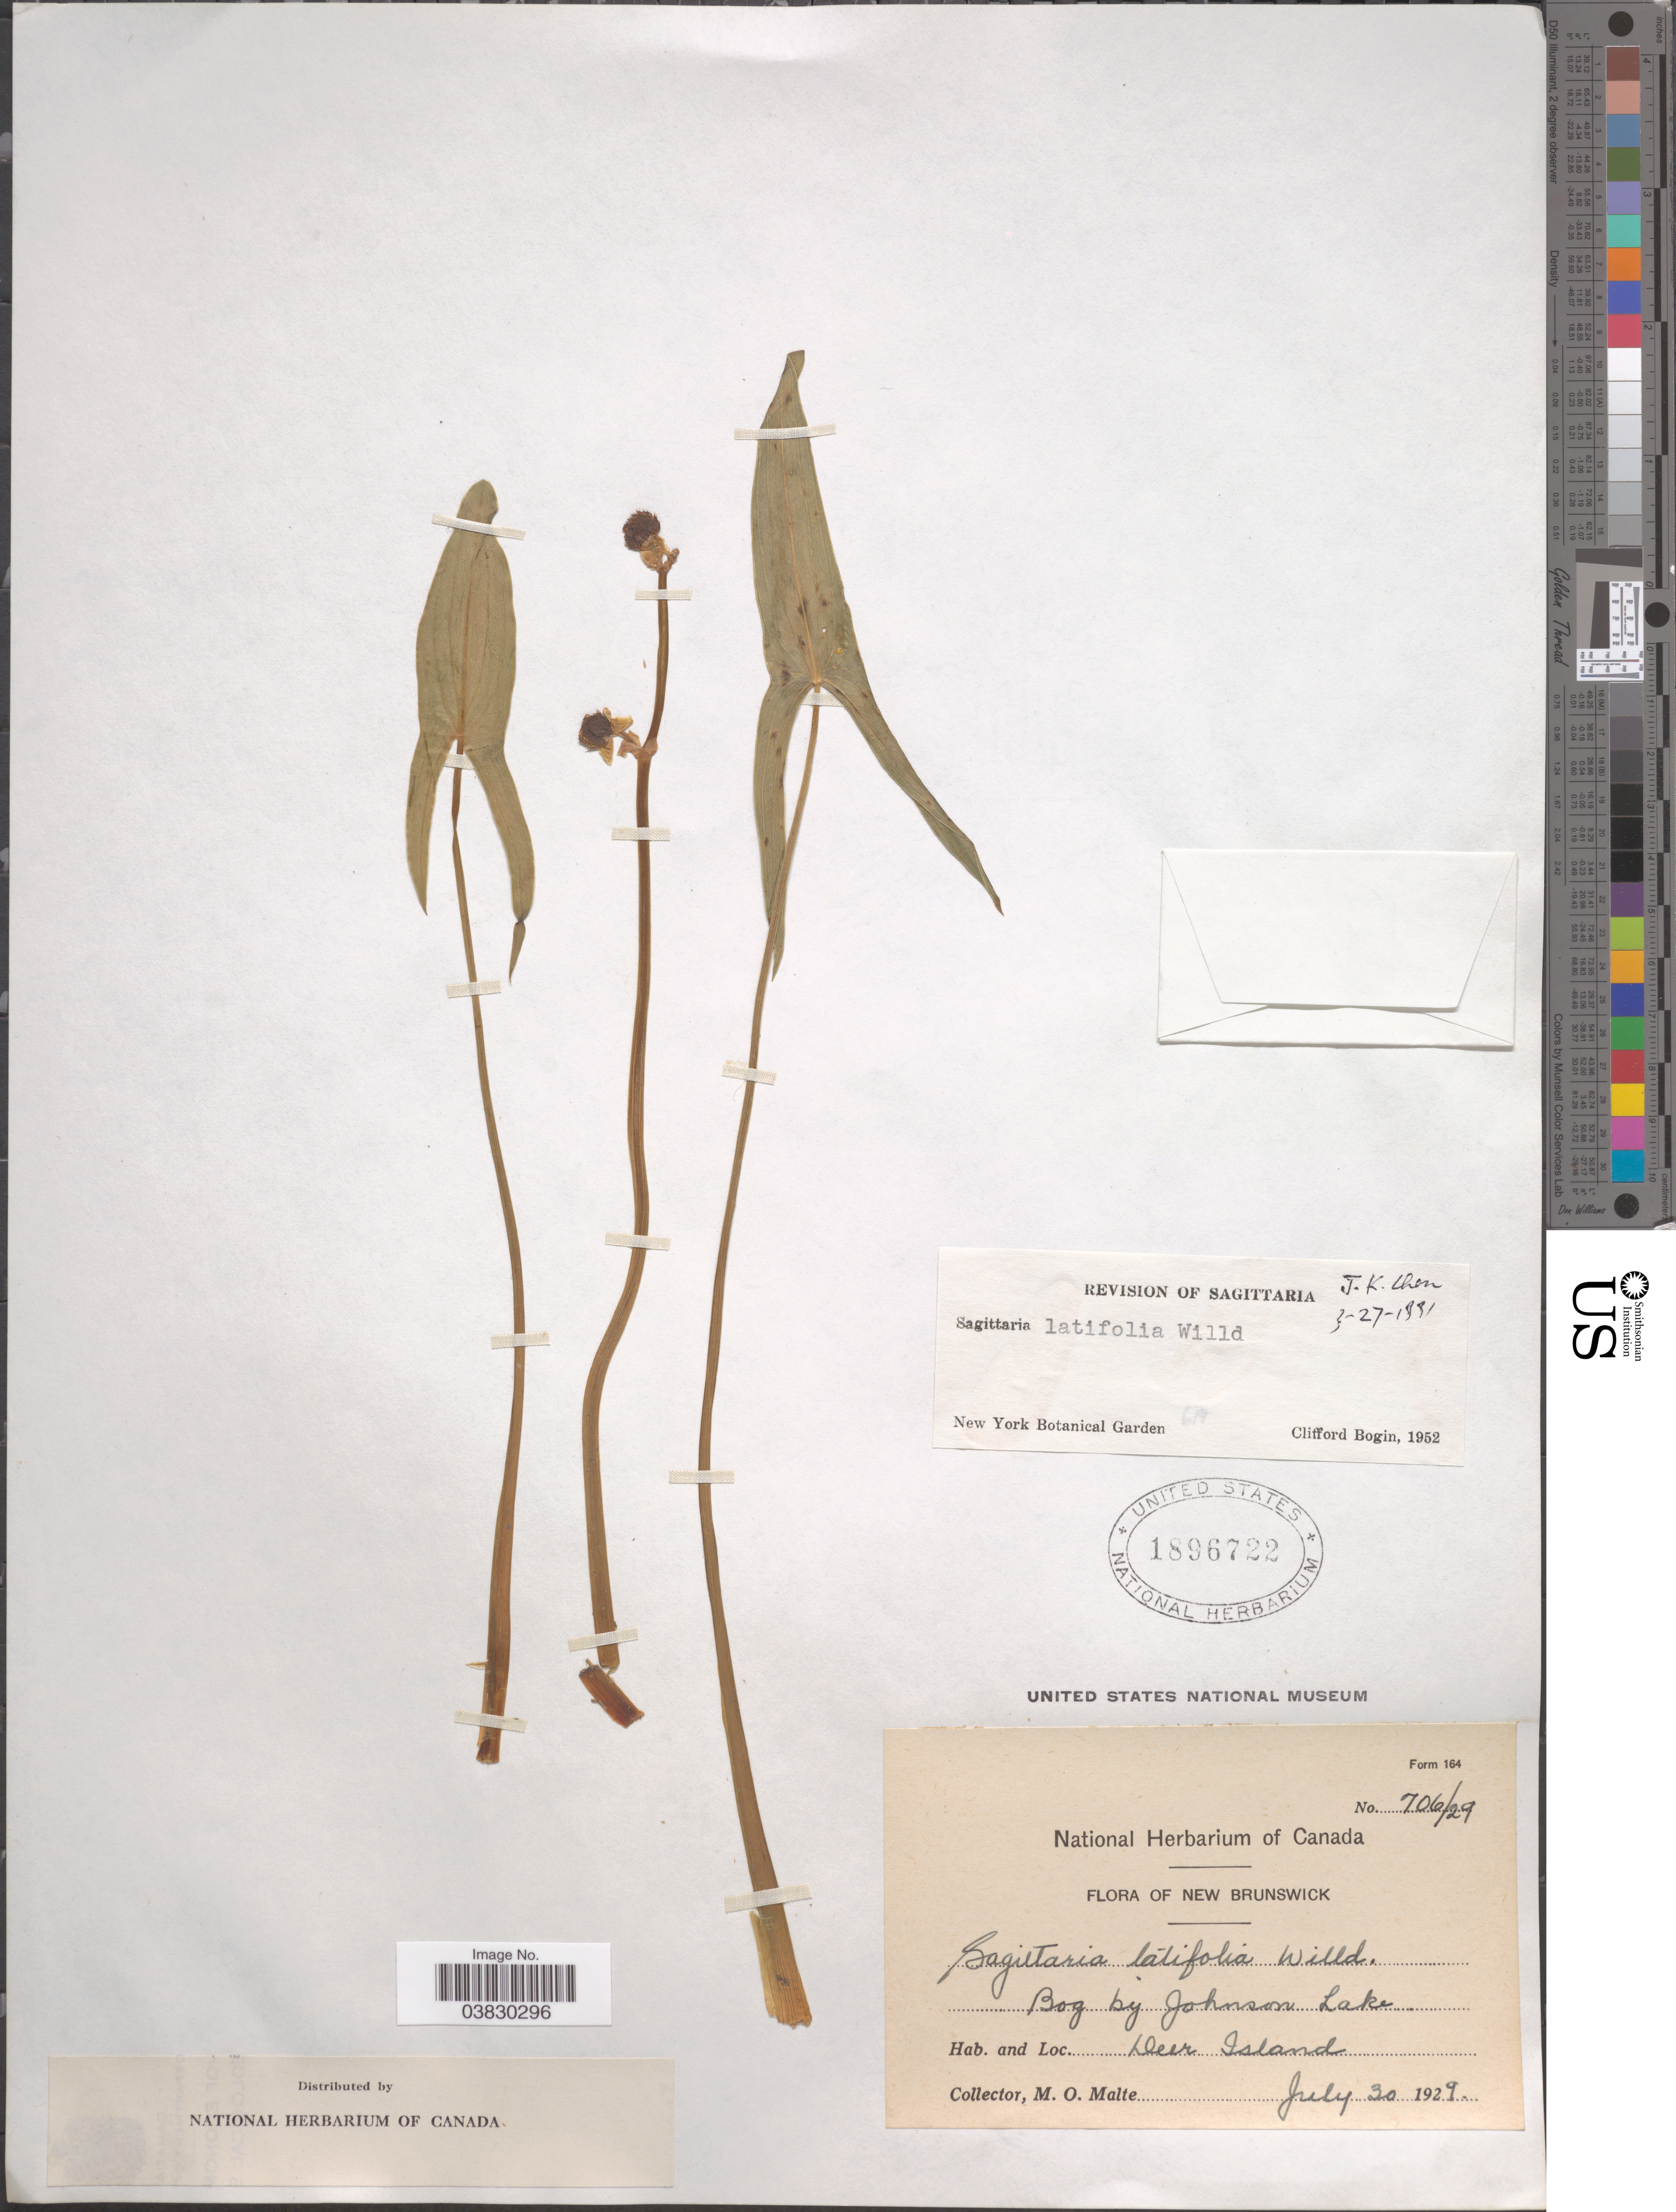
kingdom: Plantae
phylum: Tracheophyta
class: Liliopsida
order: Alismatales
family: Alismataceae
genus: Sagittaria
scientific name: Sagittaria latifolia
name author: Willd.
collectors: M. O. Malte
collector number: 706/29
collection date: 1929-07-30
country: Canada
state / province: New Brunswick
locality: Bog by Johnson Lake. Deer Island.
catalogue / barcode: US 1896722